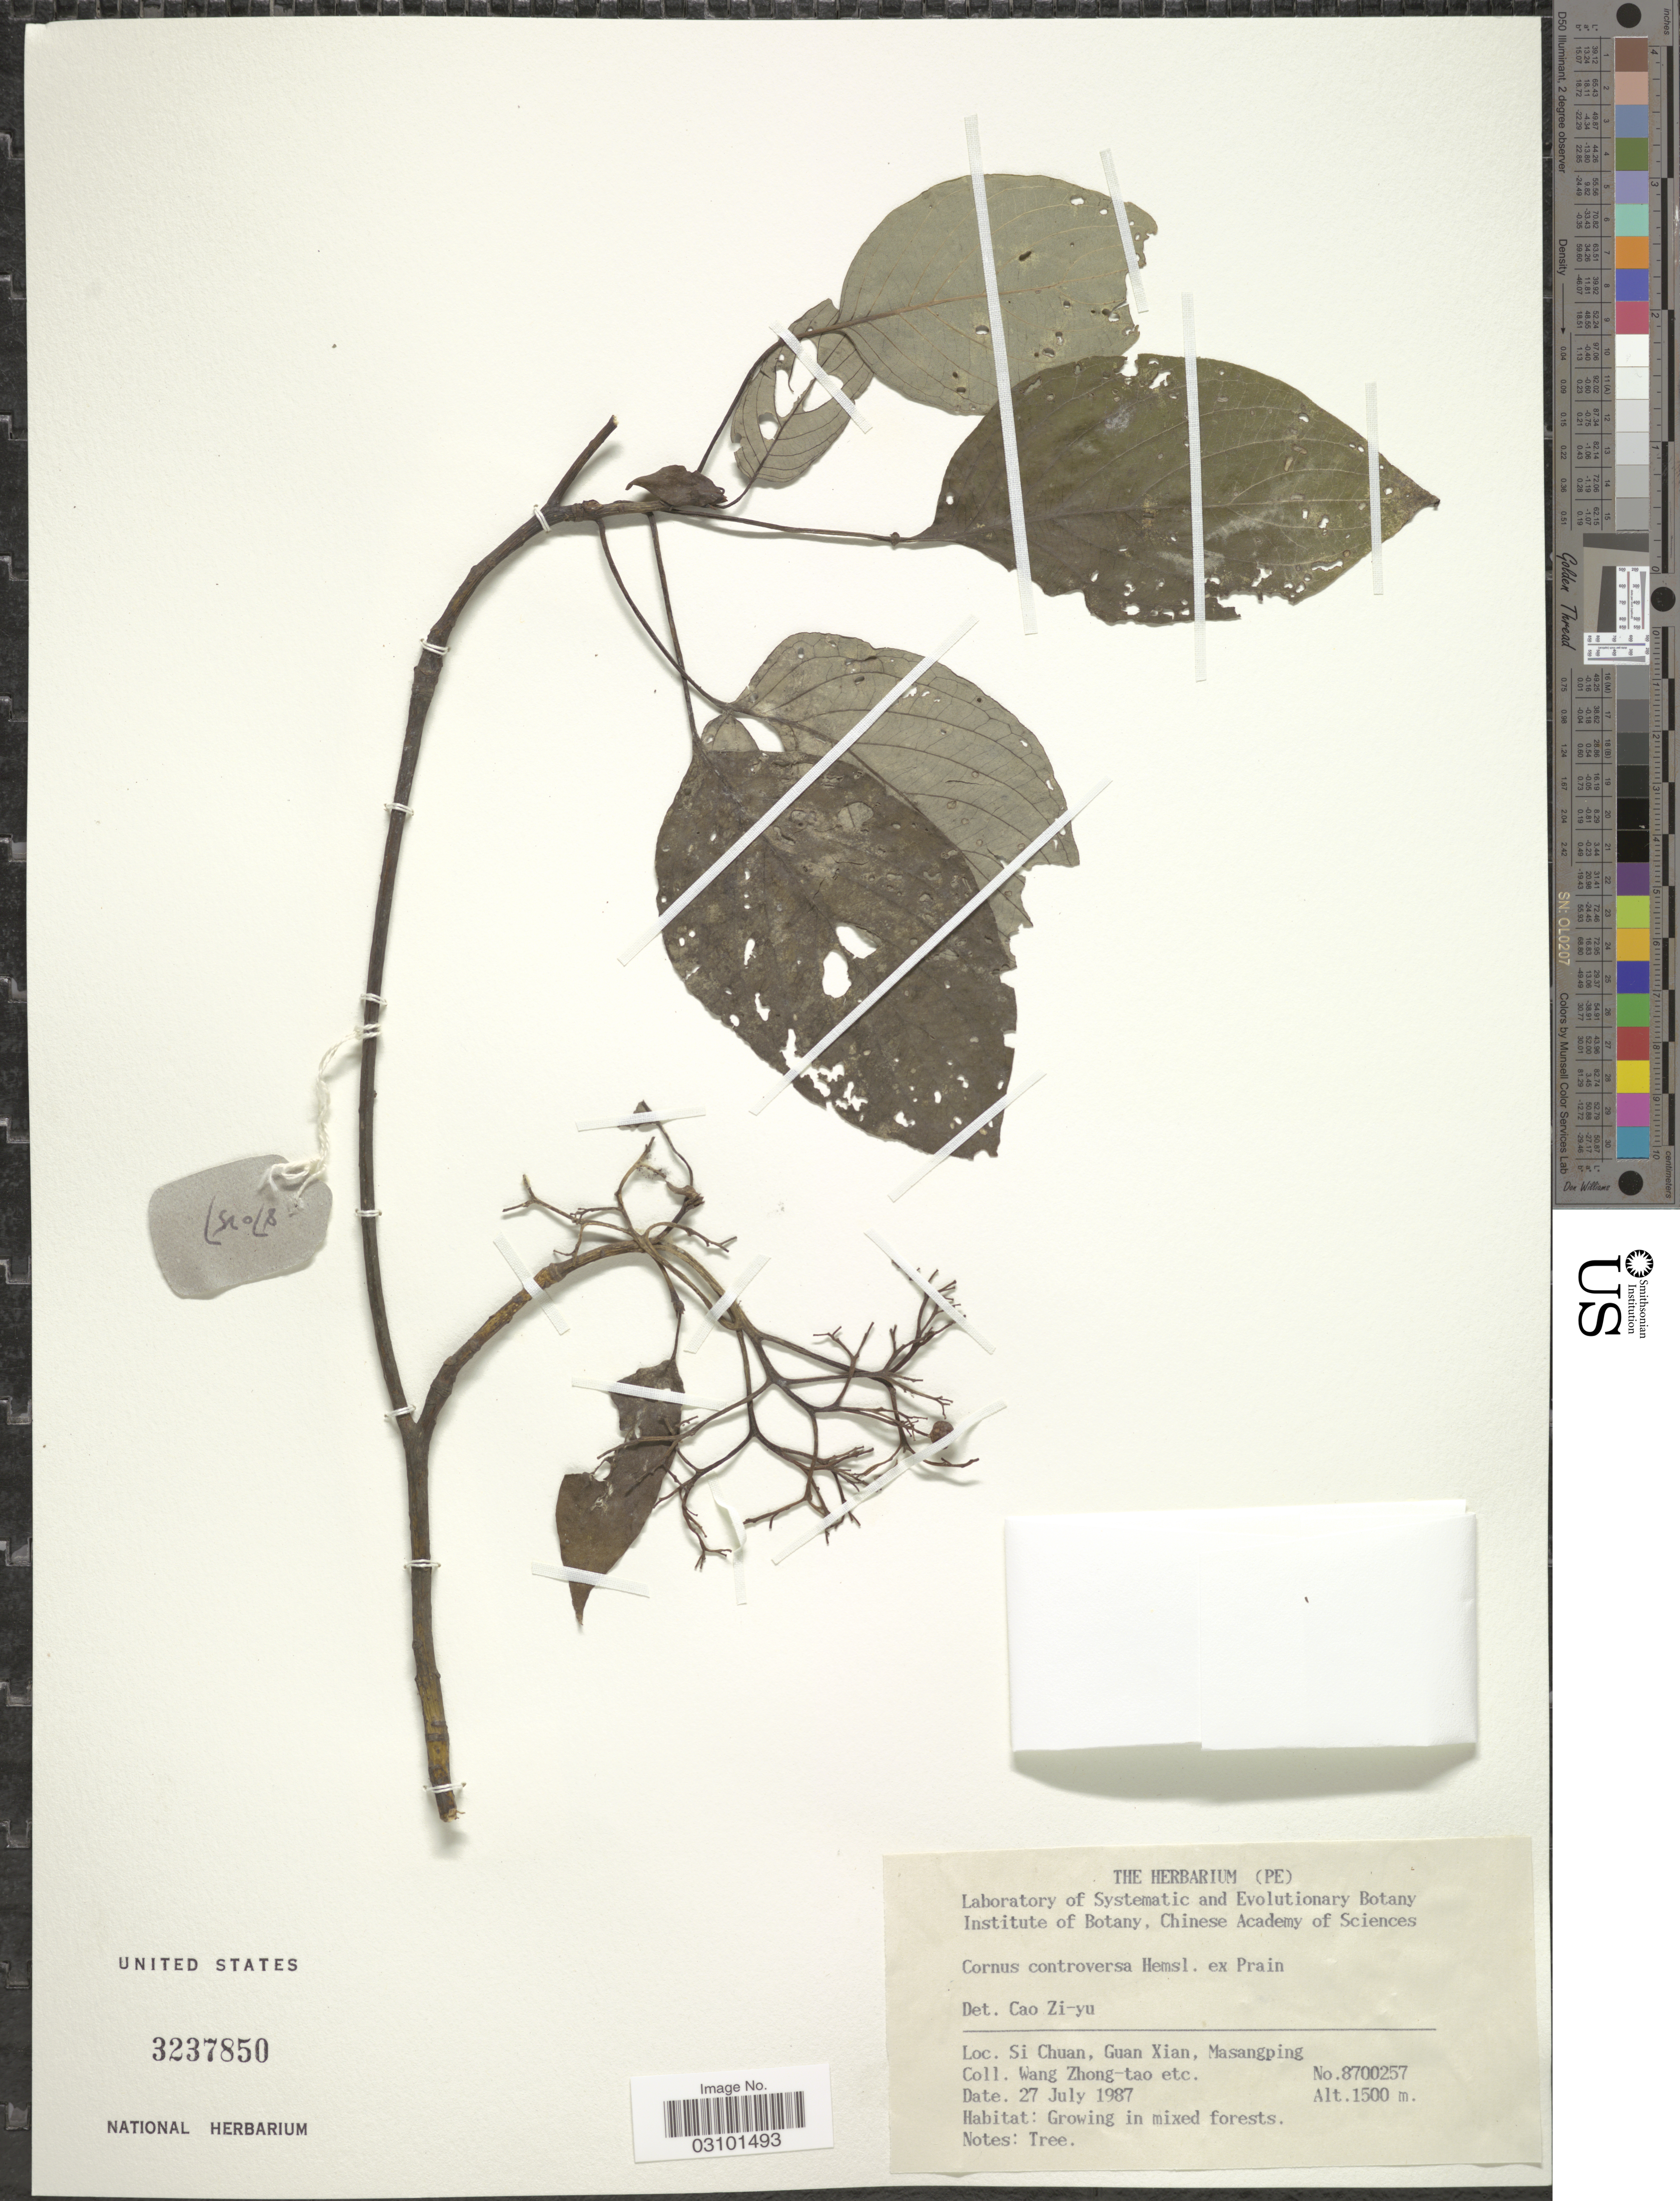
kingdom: Plantae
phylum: Tracheophyta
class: Magnoliopsida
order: Cornales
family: Cornaceae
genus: Cornus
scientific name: Cornus controversa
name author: Hemsl.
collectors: et al.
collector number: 8700257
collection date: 1987-07-27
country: China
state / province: Sichuan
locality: Si Chuan, Guan Xian, Masangping.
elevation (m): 1500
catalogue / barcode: US 3237850